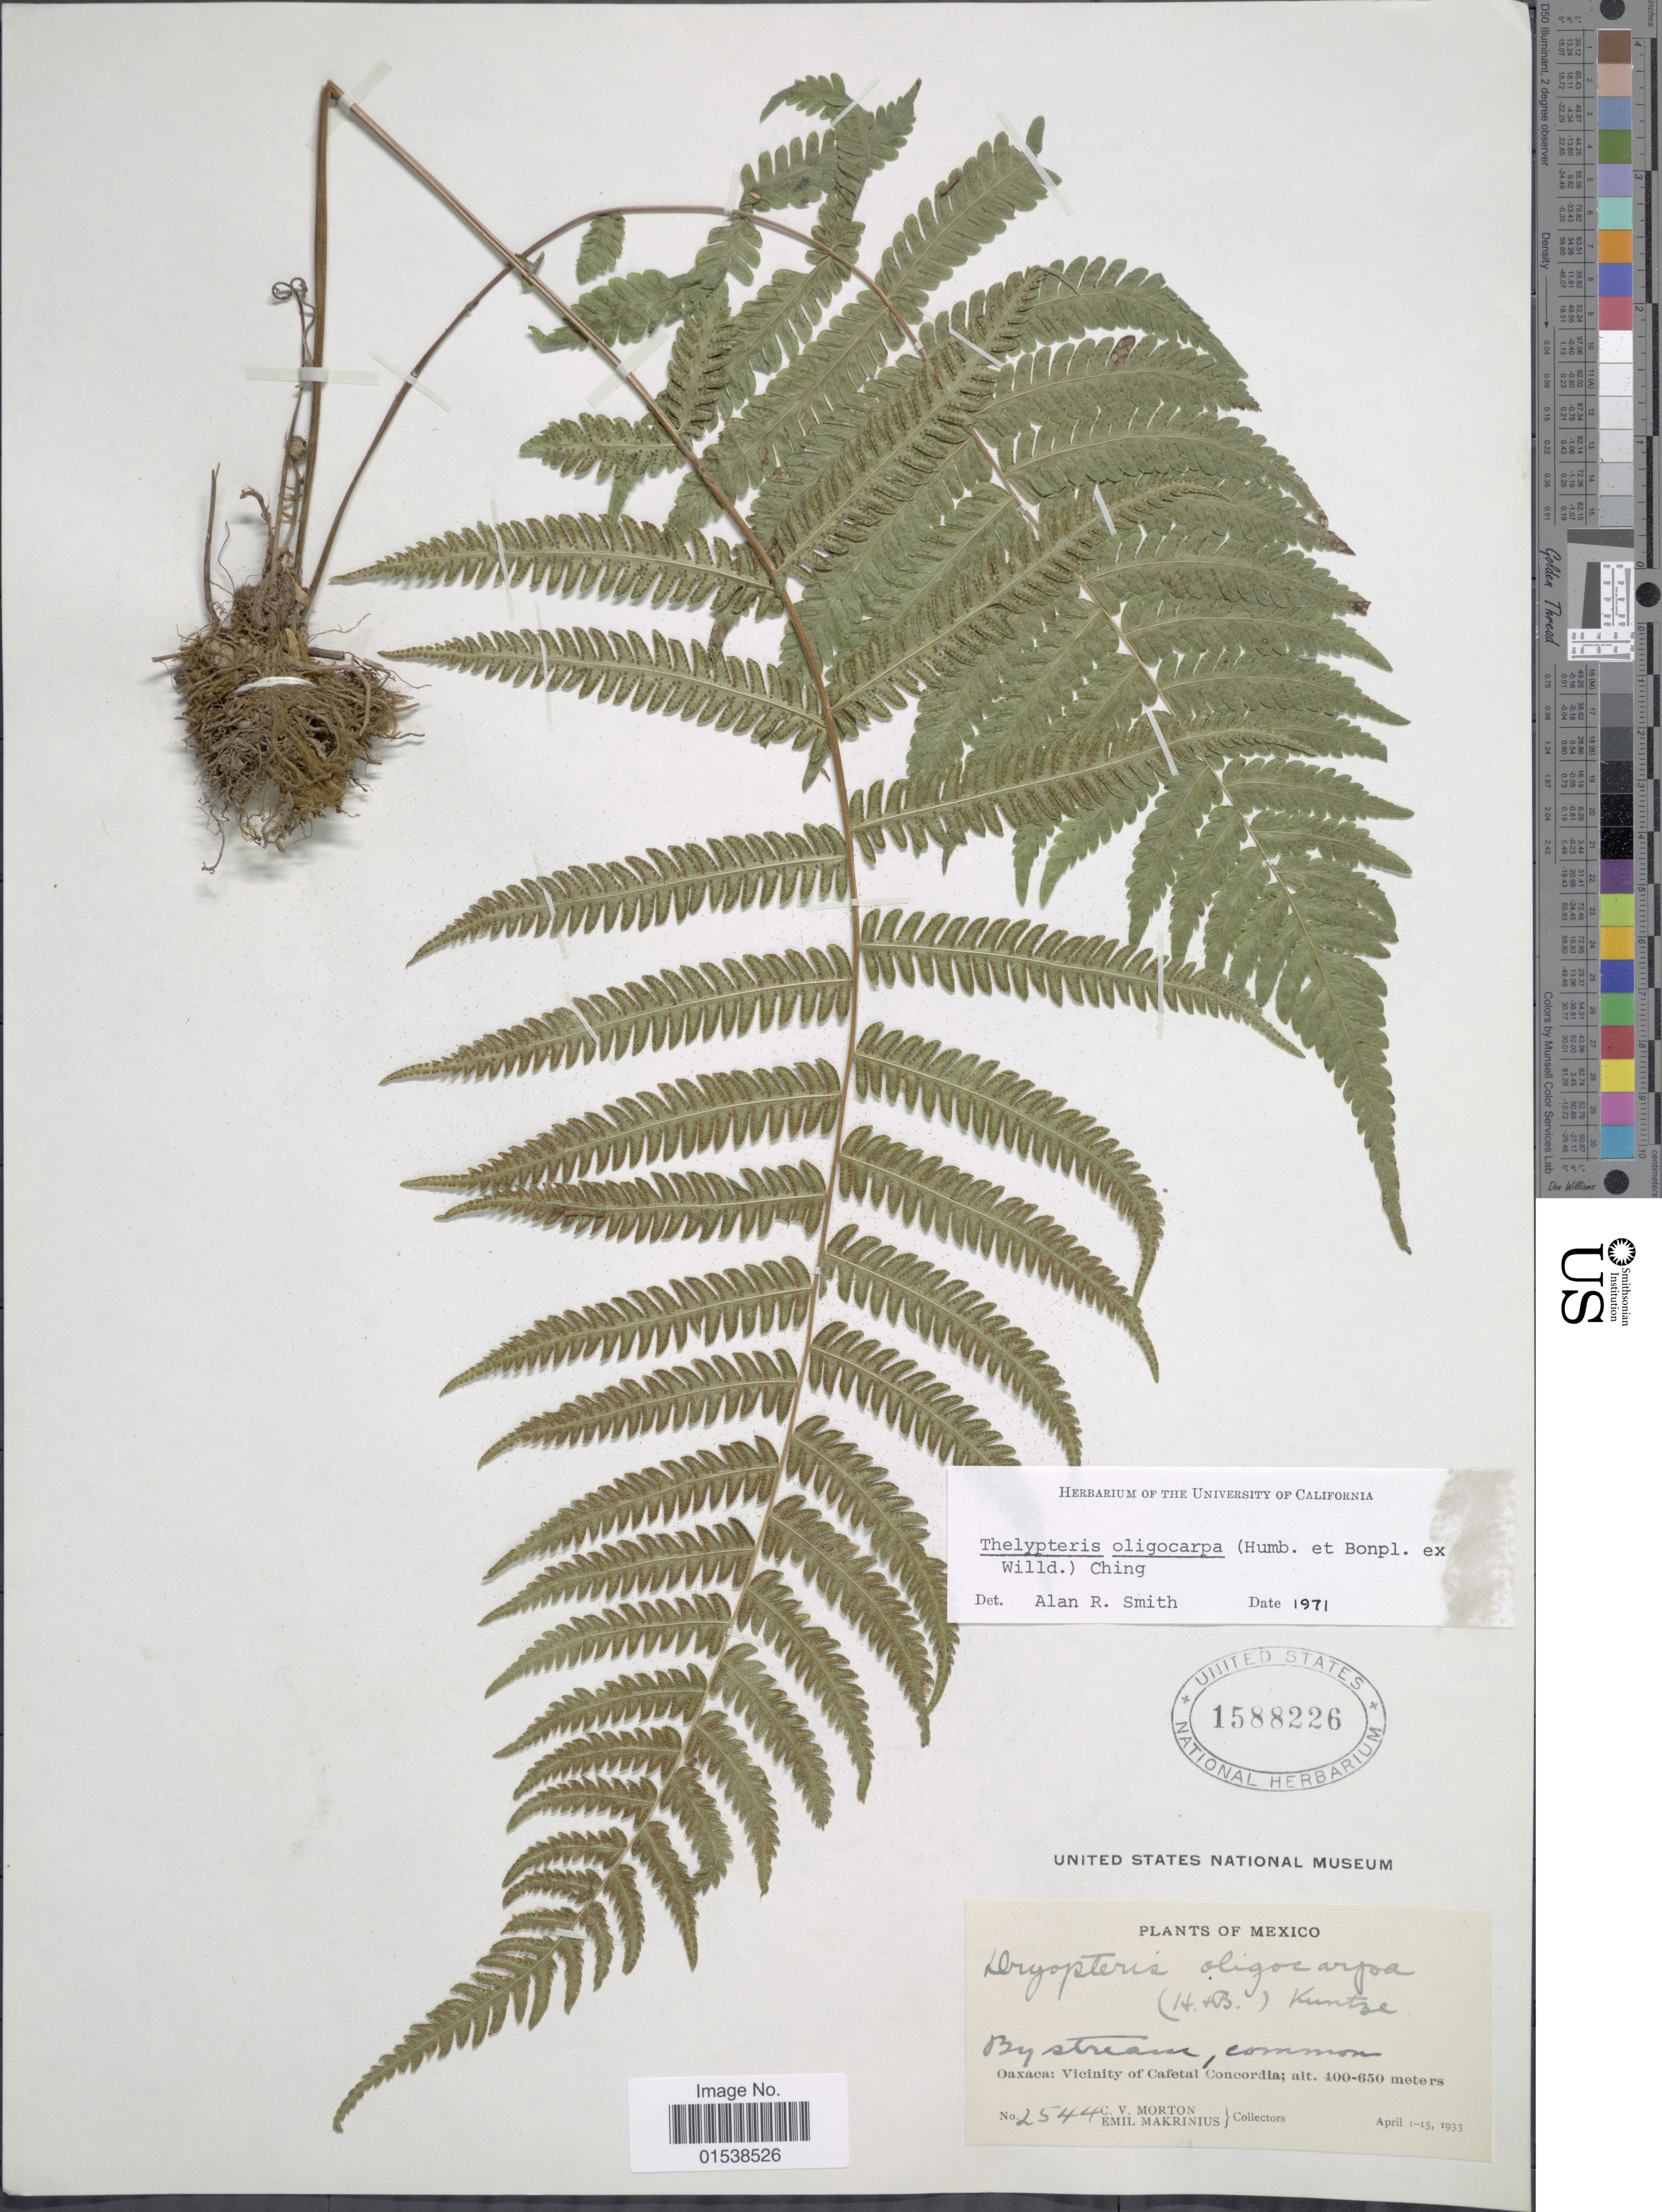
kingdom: Plantae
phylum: Tracheophyta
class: Polypodiopsida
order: Polypodiales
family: Thelypteridaceae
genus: Amauropelta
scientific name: Amauropelta oligocarpa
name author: (Humb. & Bonpl. ex Willd.) Pic. Serm.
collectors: C. V. Morton & E. Makrinius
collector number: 2544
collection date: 1933-04-01/1933-04-15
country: Mexico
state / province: Oaxaca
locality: Oaxaca: Vicinity of Cafetal Concordia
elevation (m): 400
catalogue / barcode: US 1588226